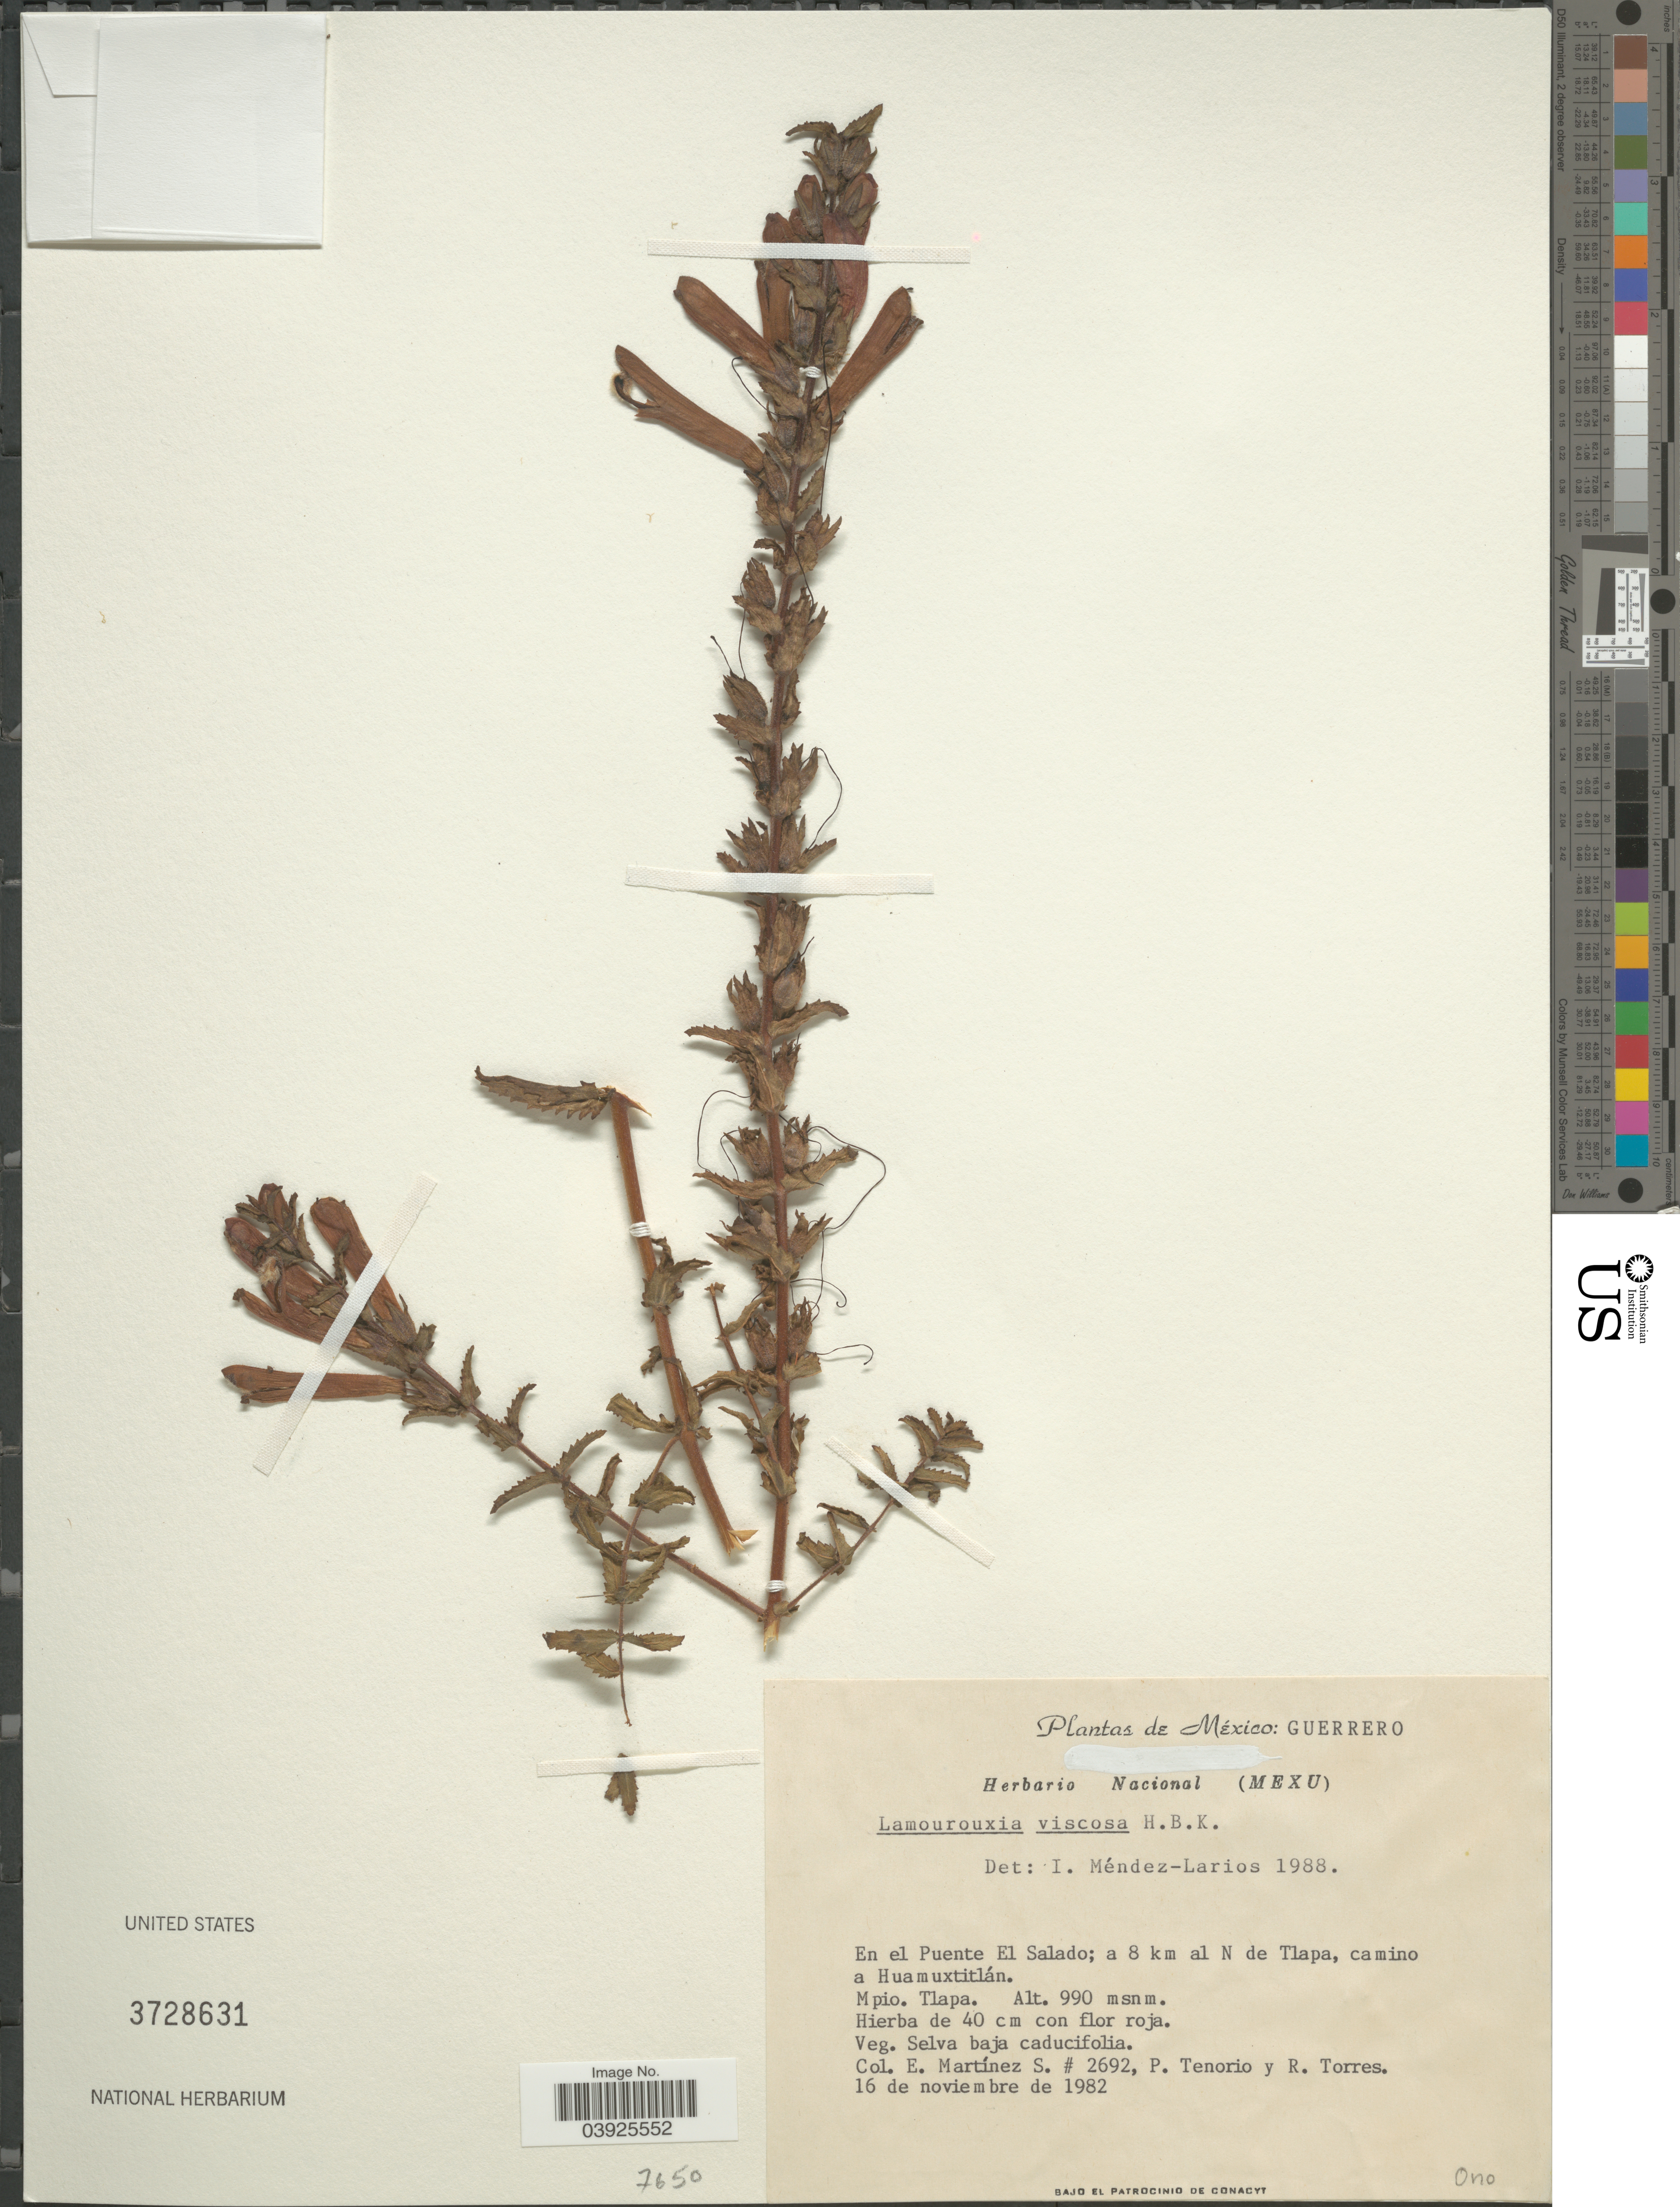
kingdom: Plantae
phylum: Tracheophyta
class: Magnoliopsida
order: Lamiales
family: Orobanchaceae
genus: Lamourouxia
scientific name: Lamourouxia viscosa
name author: Kunth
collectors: E. M. Martínez S., Tenorio, P. & R. Torres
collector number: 2692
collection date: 1982-11-16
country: Mexico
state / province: Guerrero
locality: En el Puente El Salado; a 8 km al N de Tlapa, camino a Huamuxtitlán. Mpio. Tlapa.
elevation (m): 990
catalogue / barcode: US 3728631